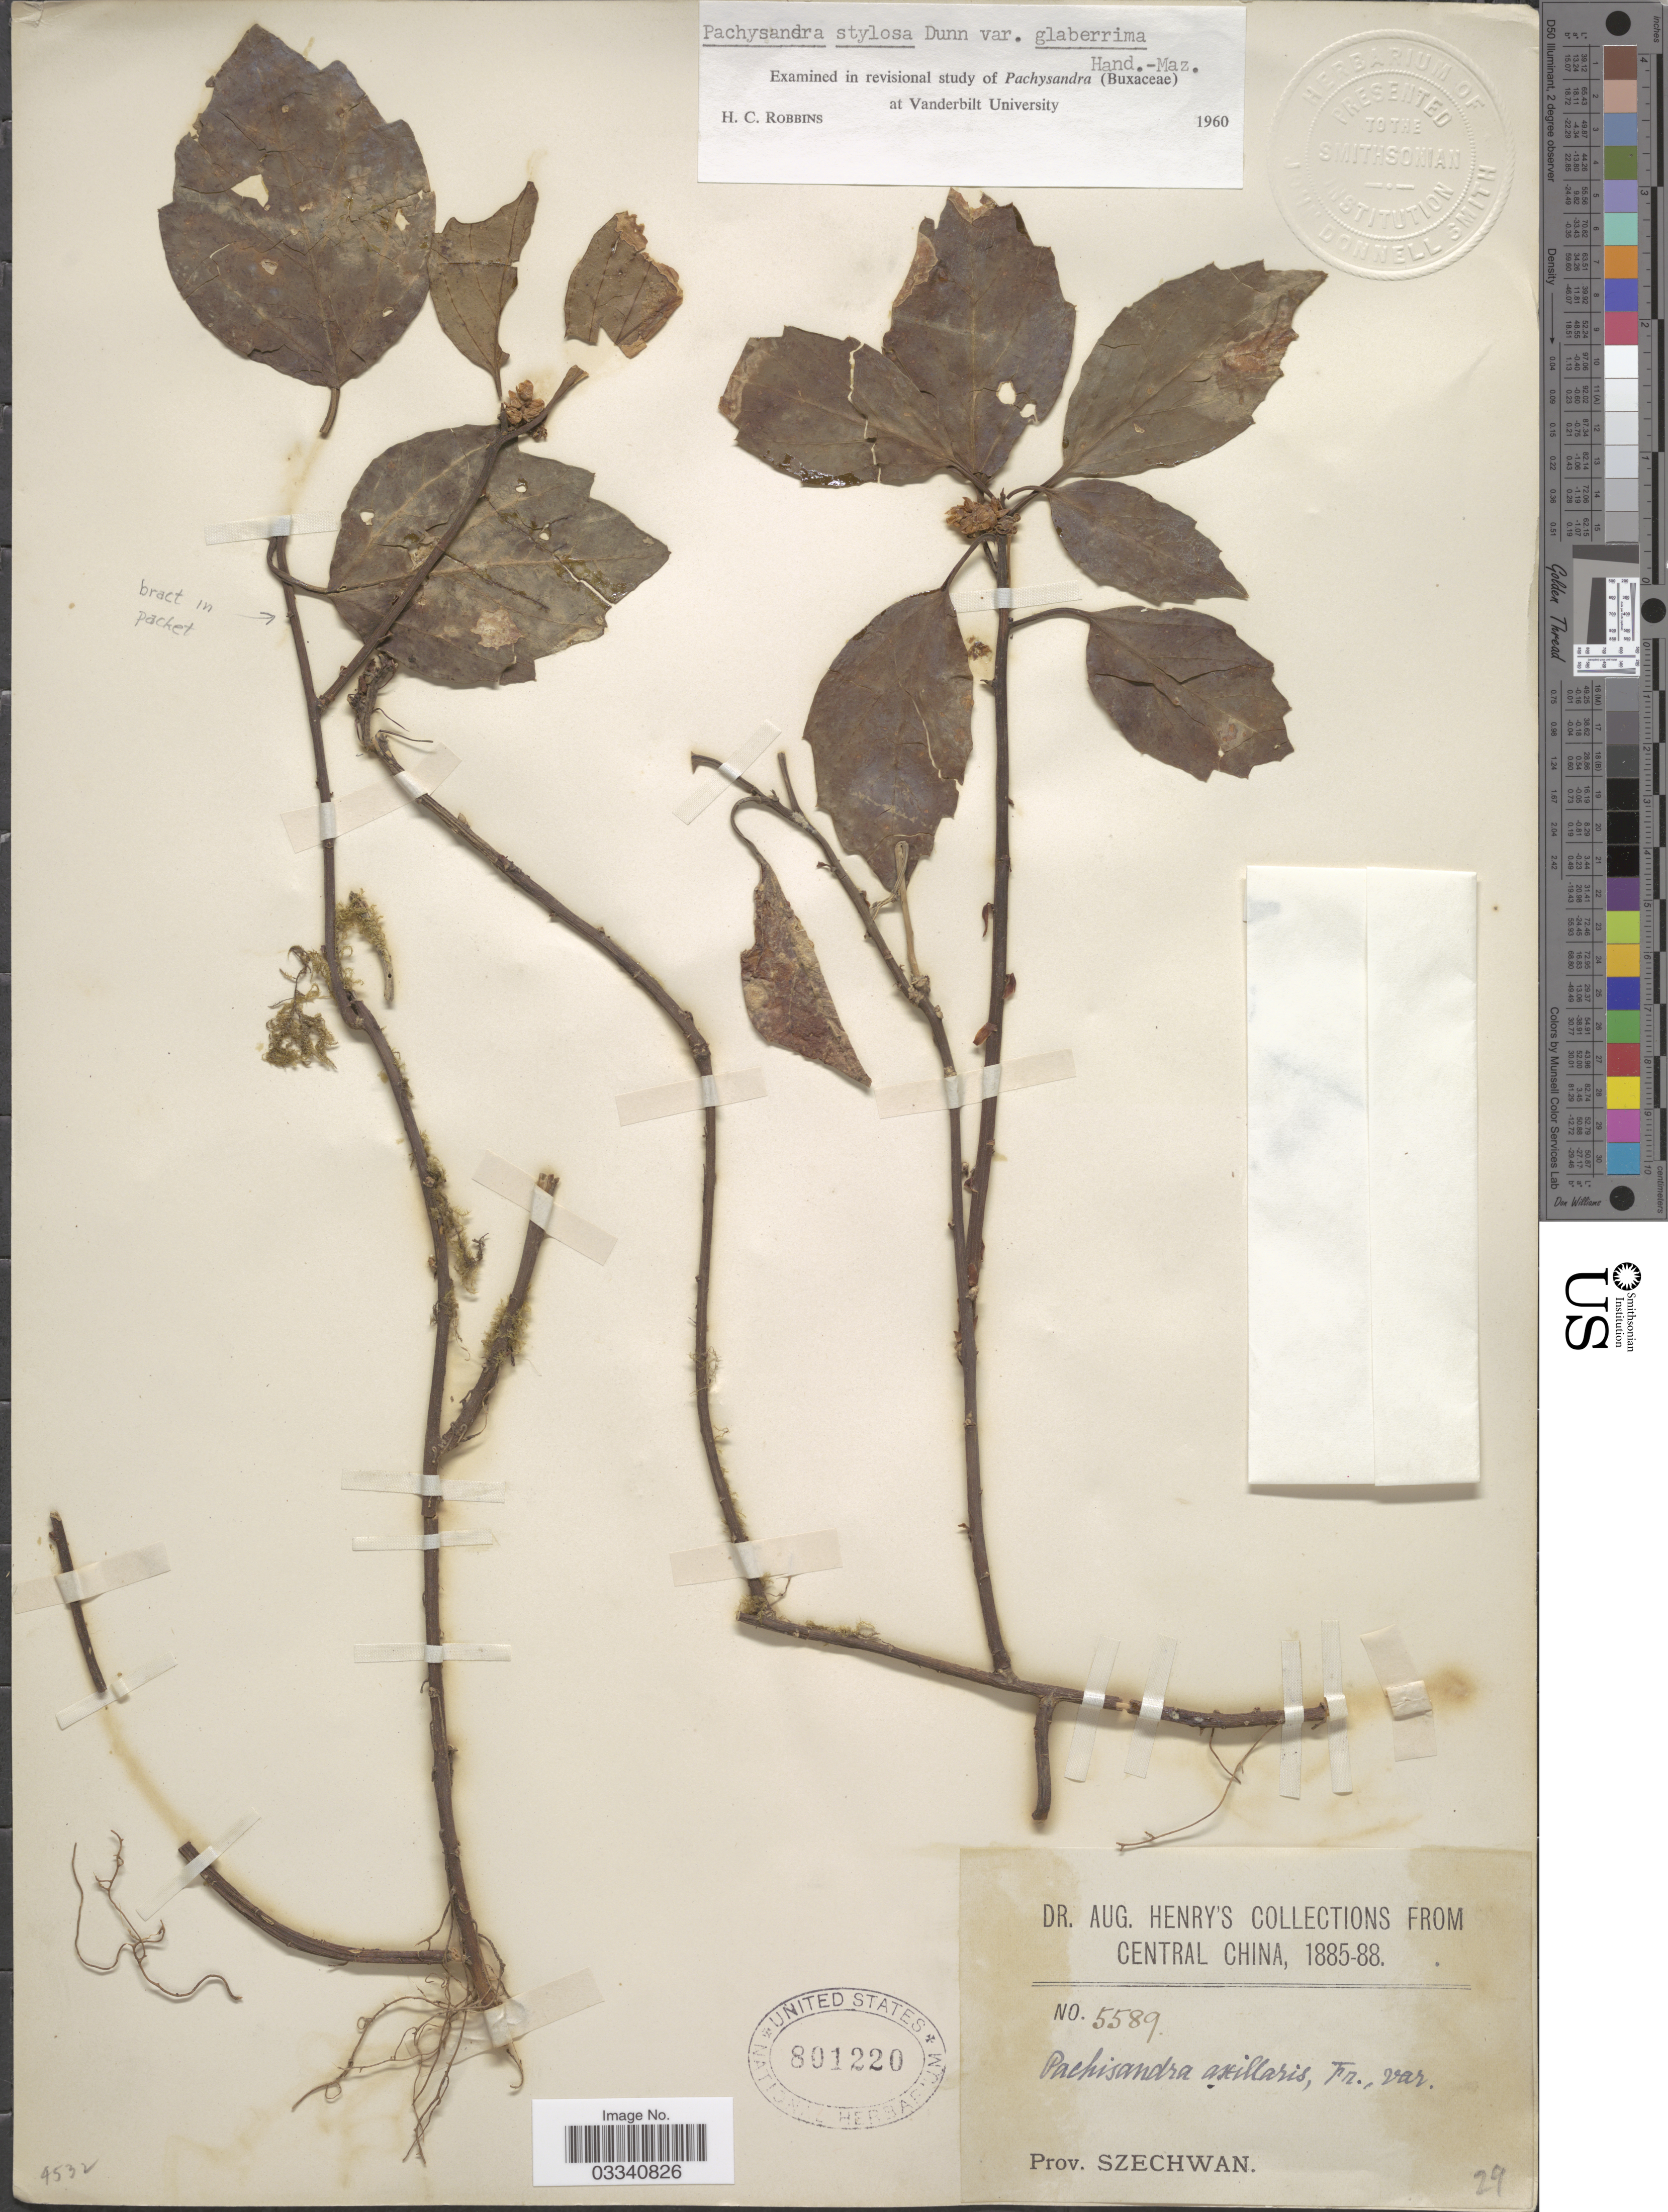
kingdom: Plantae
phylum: Tracheophyta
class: Magnoliopsida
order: Buxales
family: Buxaceae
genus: Pachysandra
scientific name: Pachysandra stylosa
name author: Dunn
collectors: A. Henry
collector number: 5589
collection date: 1885/1888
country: China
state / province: Sichuan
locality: Central China. Szechwan.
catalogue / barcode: US 801220